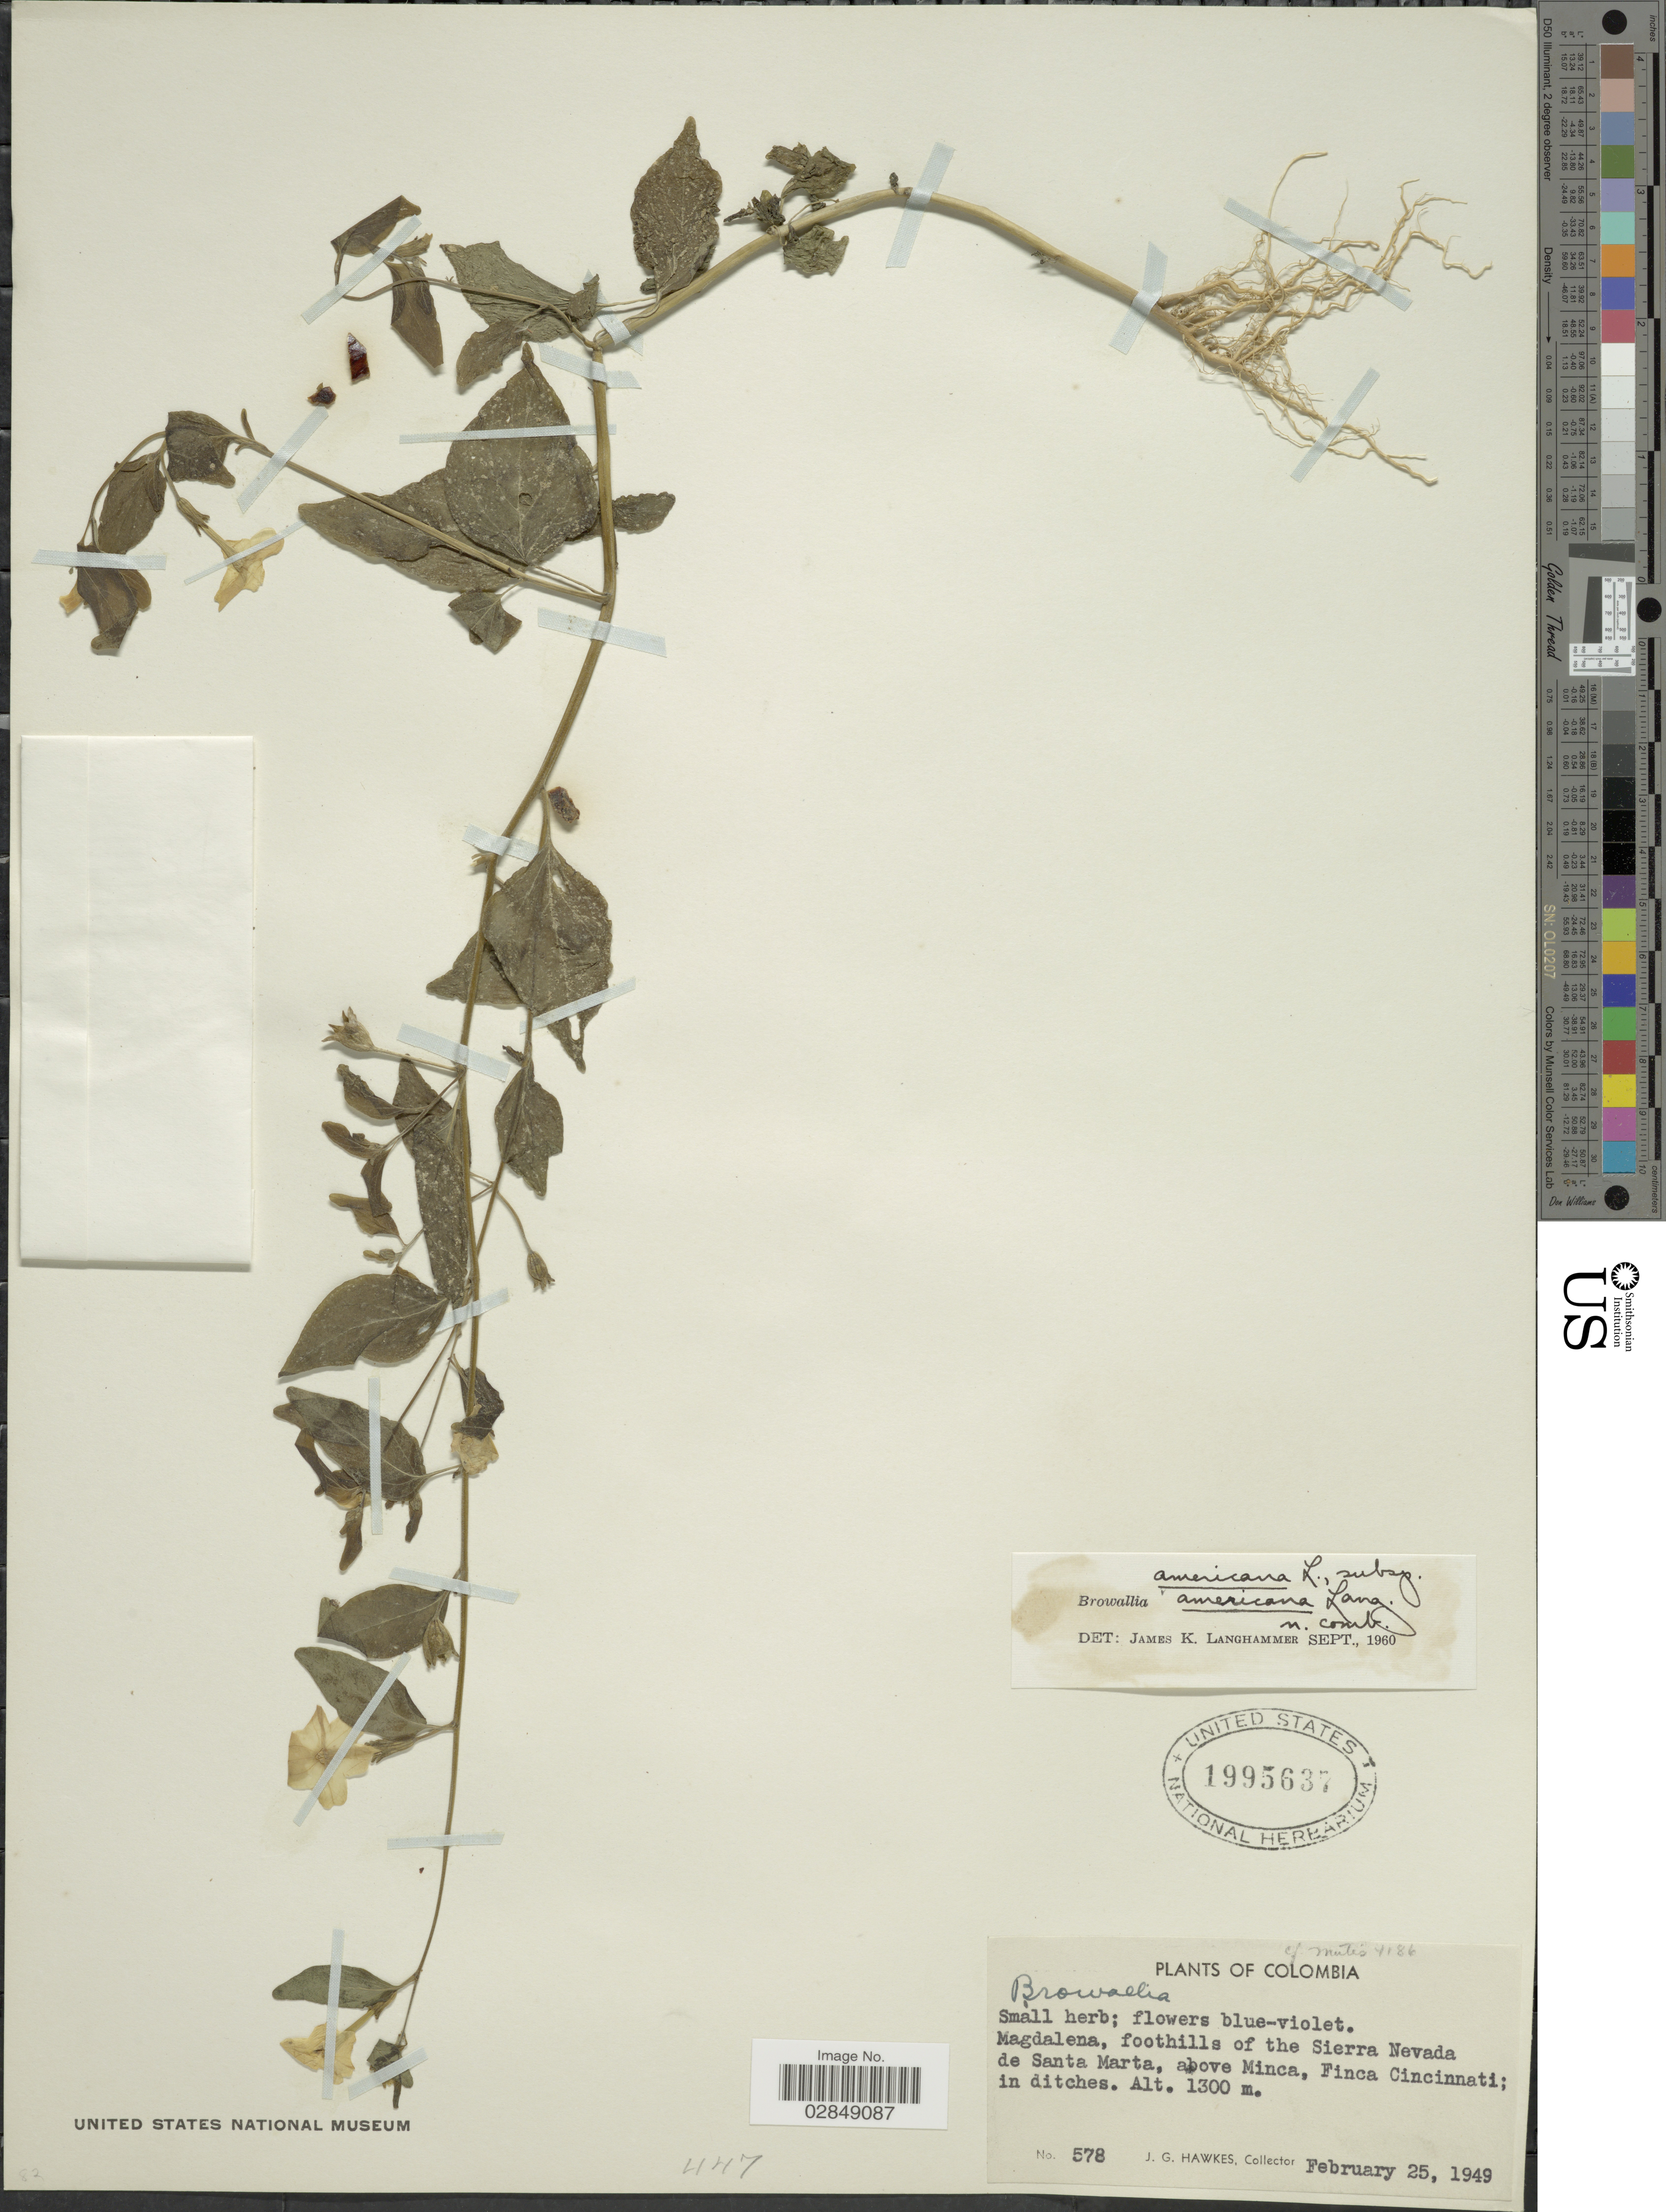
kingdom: Plantae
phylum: Tracheophyta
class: Magnoliopsida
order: Solanales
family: Solanaceae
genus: Browallia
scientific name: Browallia americana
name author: L.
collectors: J. Hawkes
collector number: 578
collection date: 1949-02-25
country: Colombia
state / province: Magdalena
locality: Foothills of the Sierra Nevada de Santa Marta, above Minca, Finca Cincinnati.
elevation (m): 1300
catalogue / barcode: US 1995637